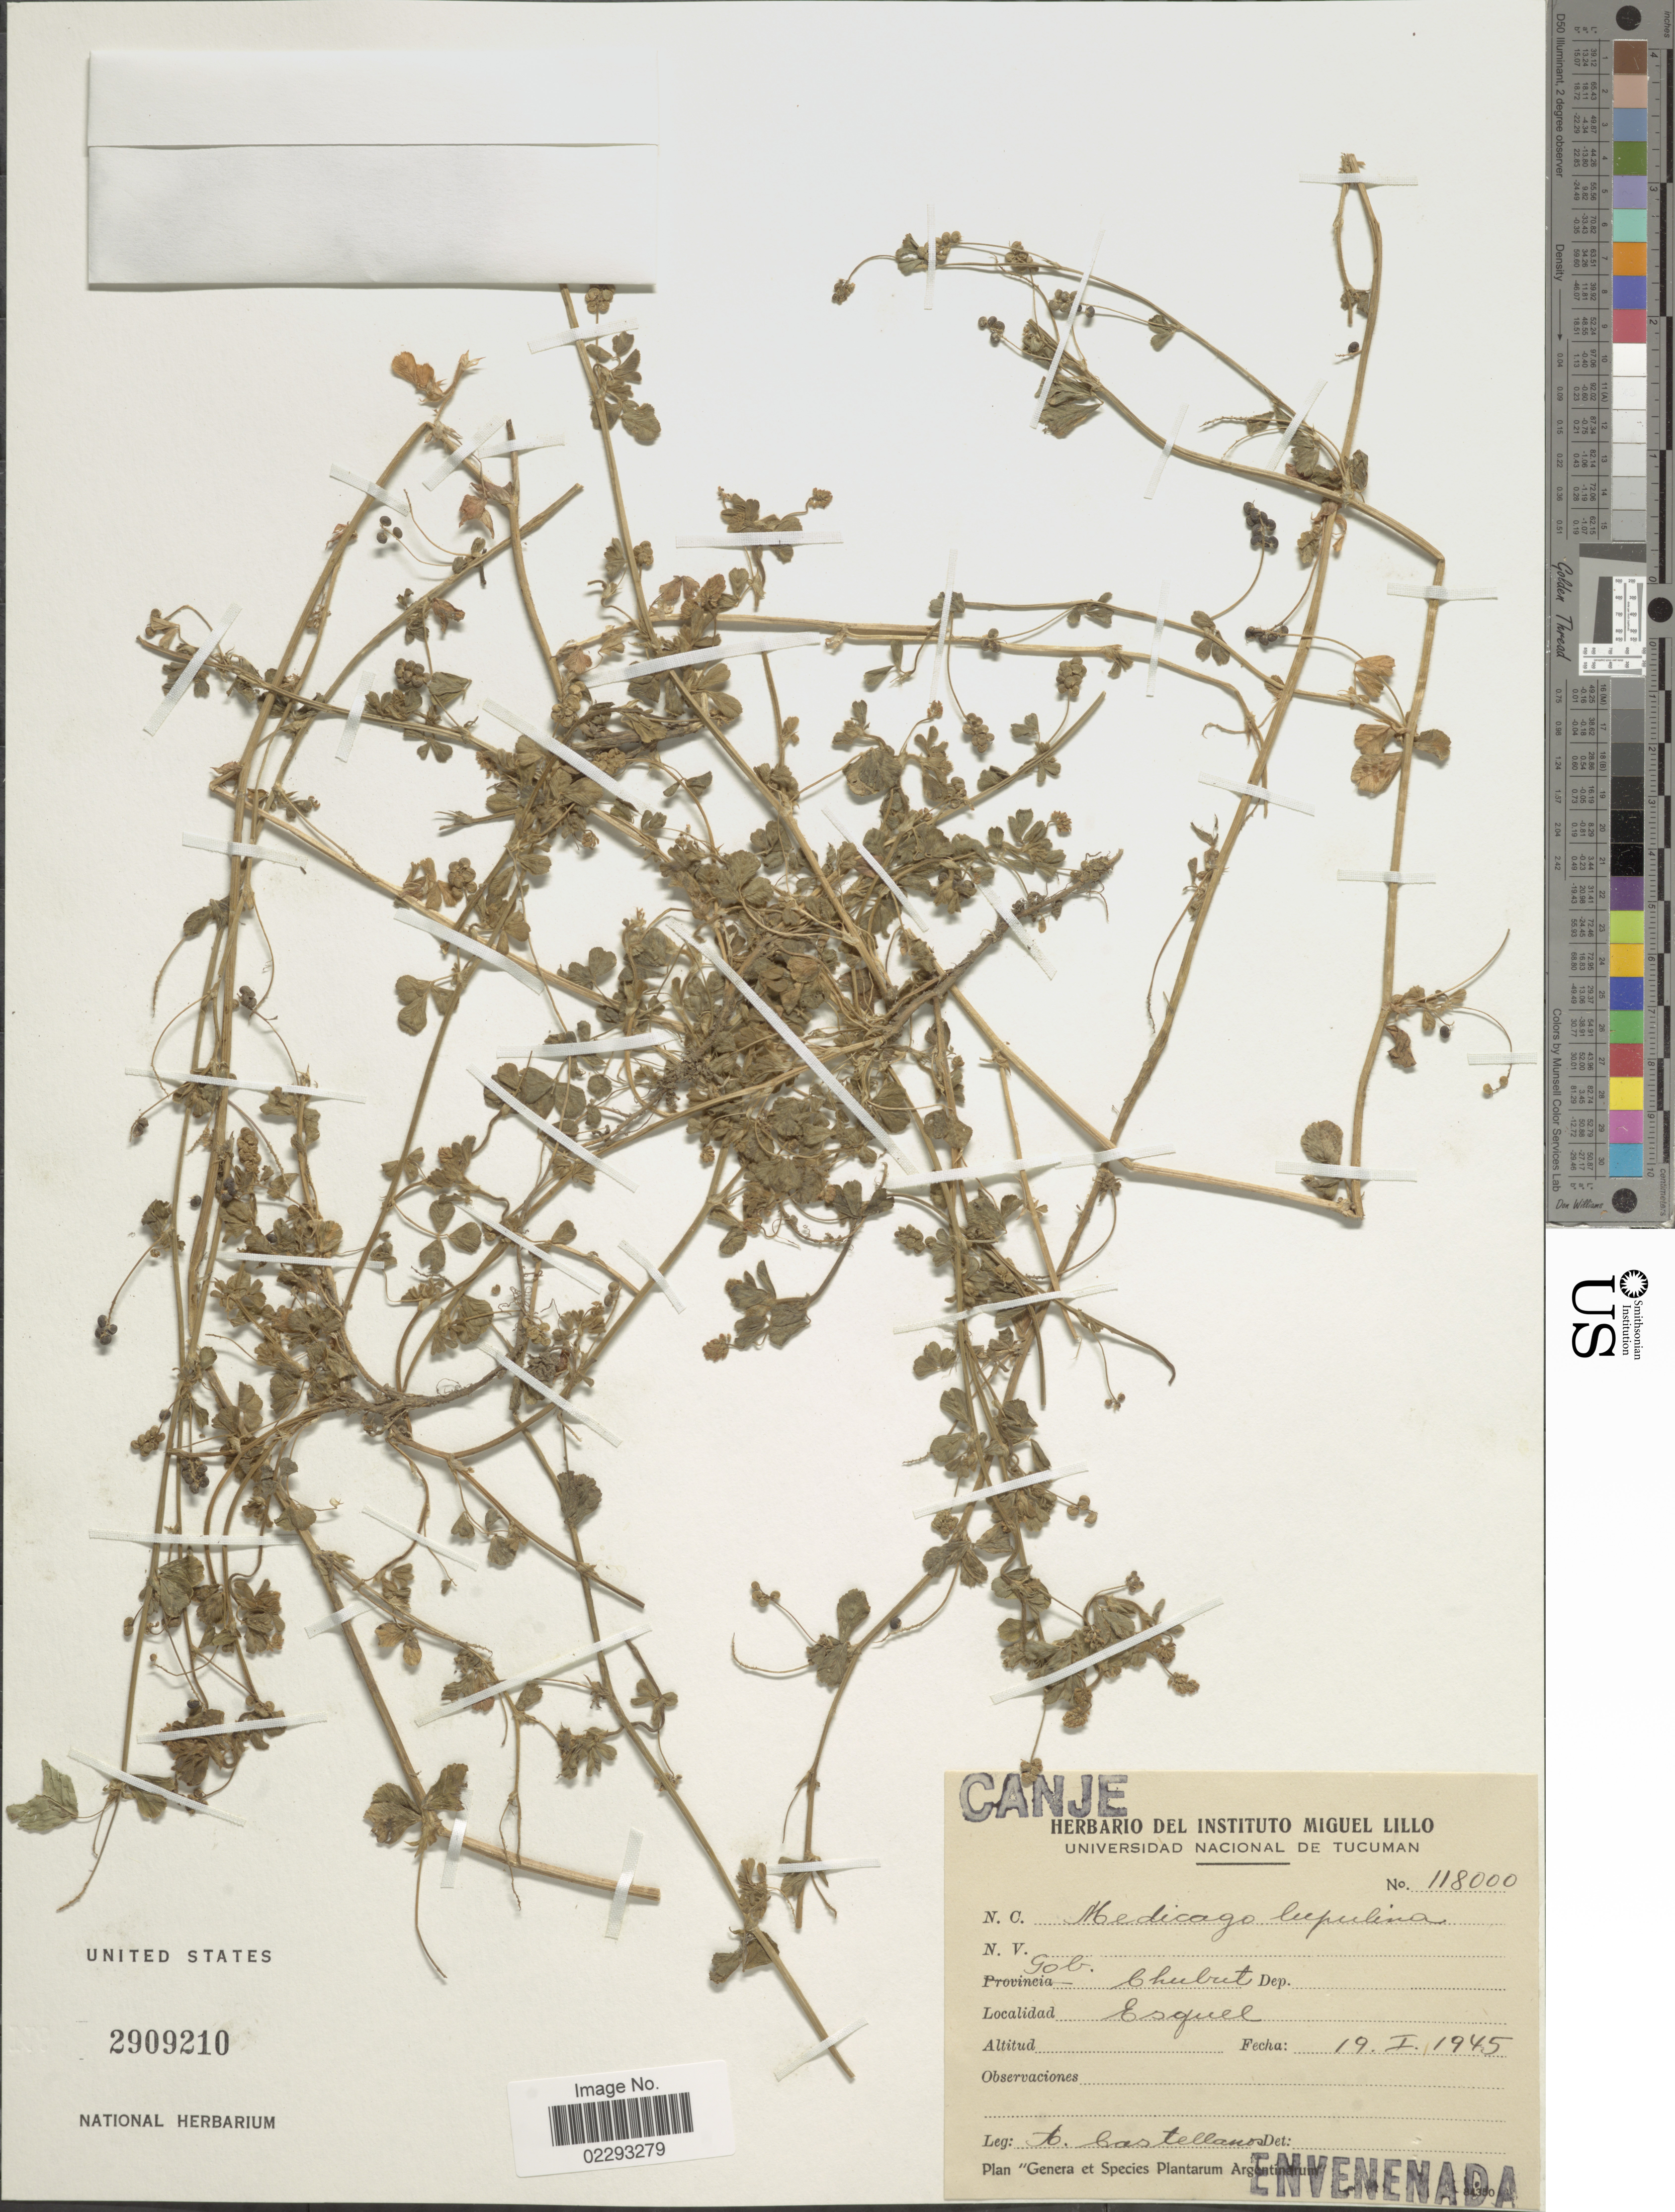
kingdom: Plantae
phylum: Tracheophyta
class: Magnoliopsida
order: Fabales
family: Fabaceae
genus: Medicago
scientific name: Medicago lupulina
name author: L.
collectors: A. Castellanos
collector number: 118000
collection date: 1945-01-19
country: Argentina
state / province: Chubut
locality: Gob., Esquel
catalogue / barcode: US 2909210